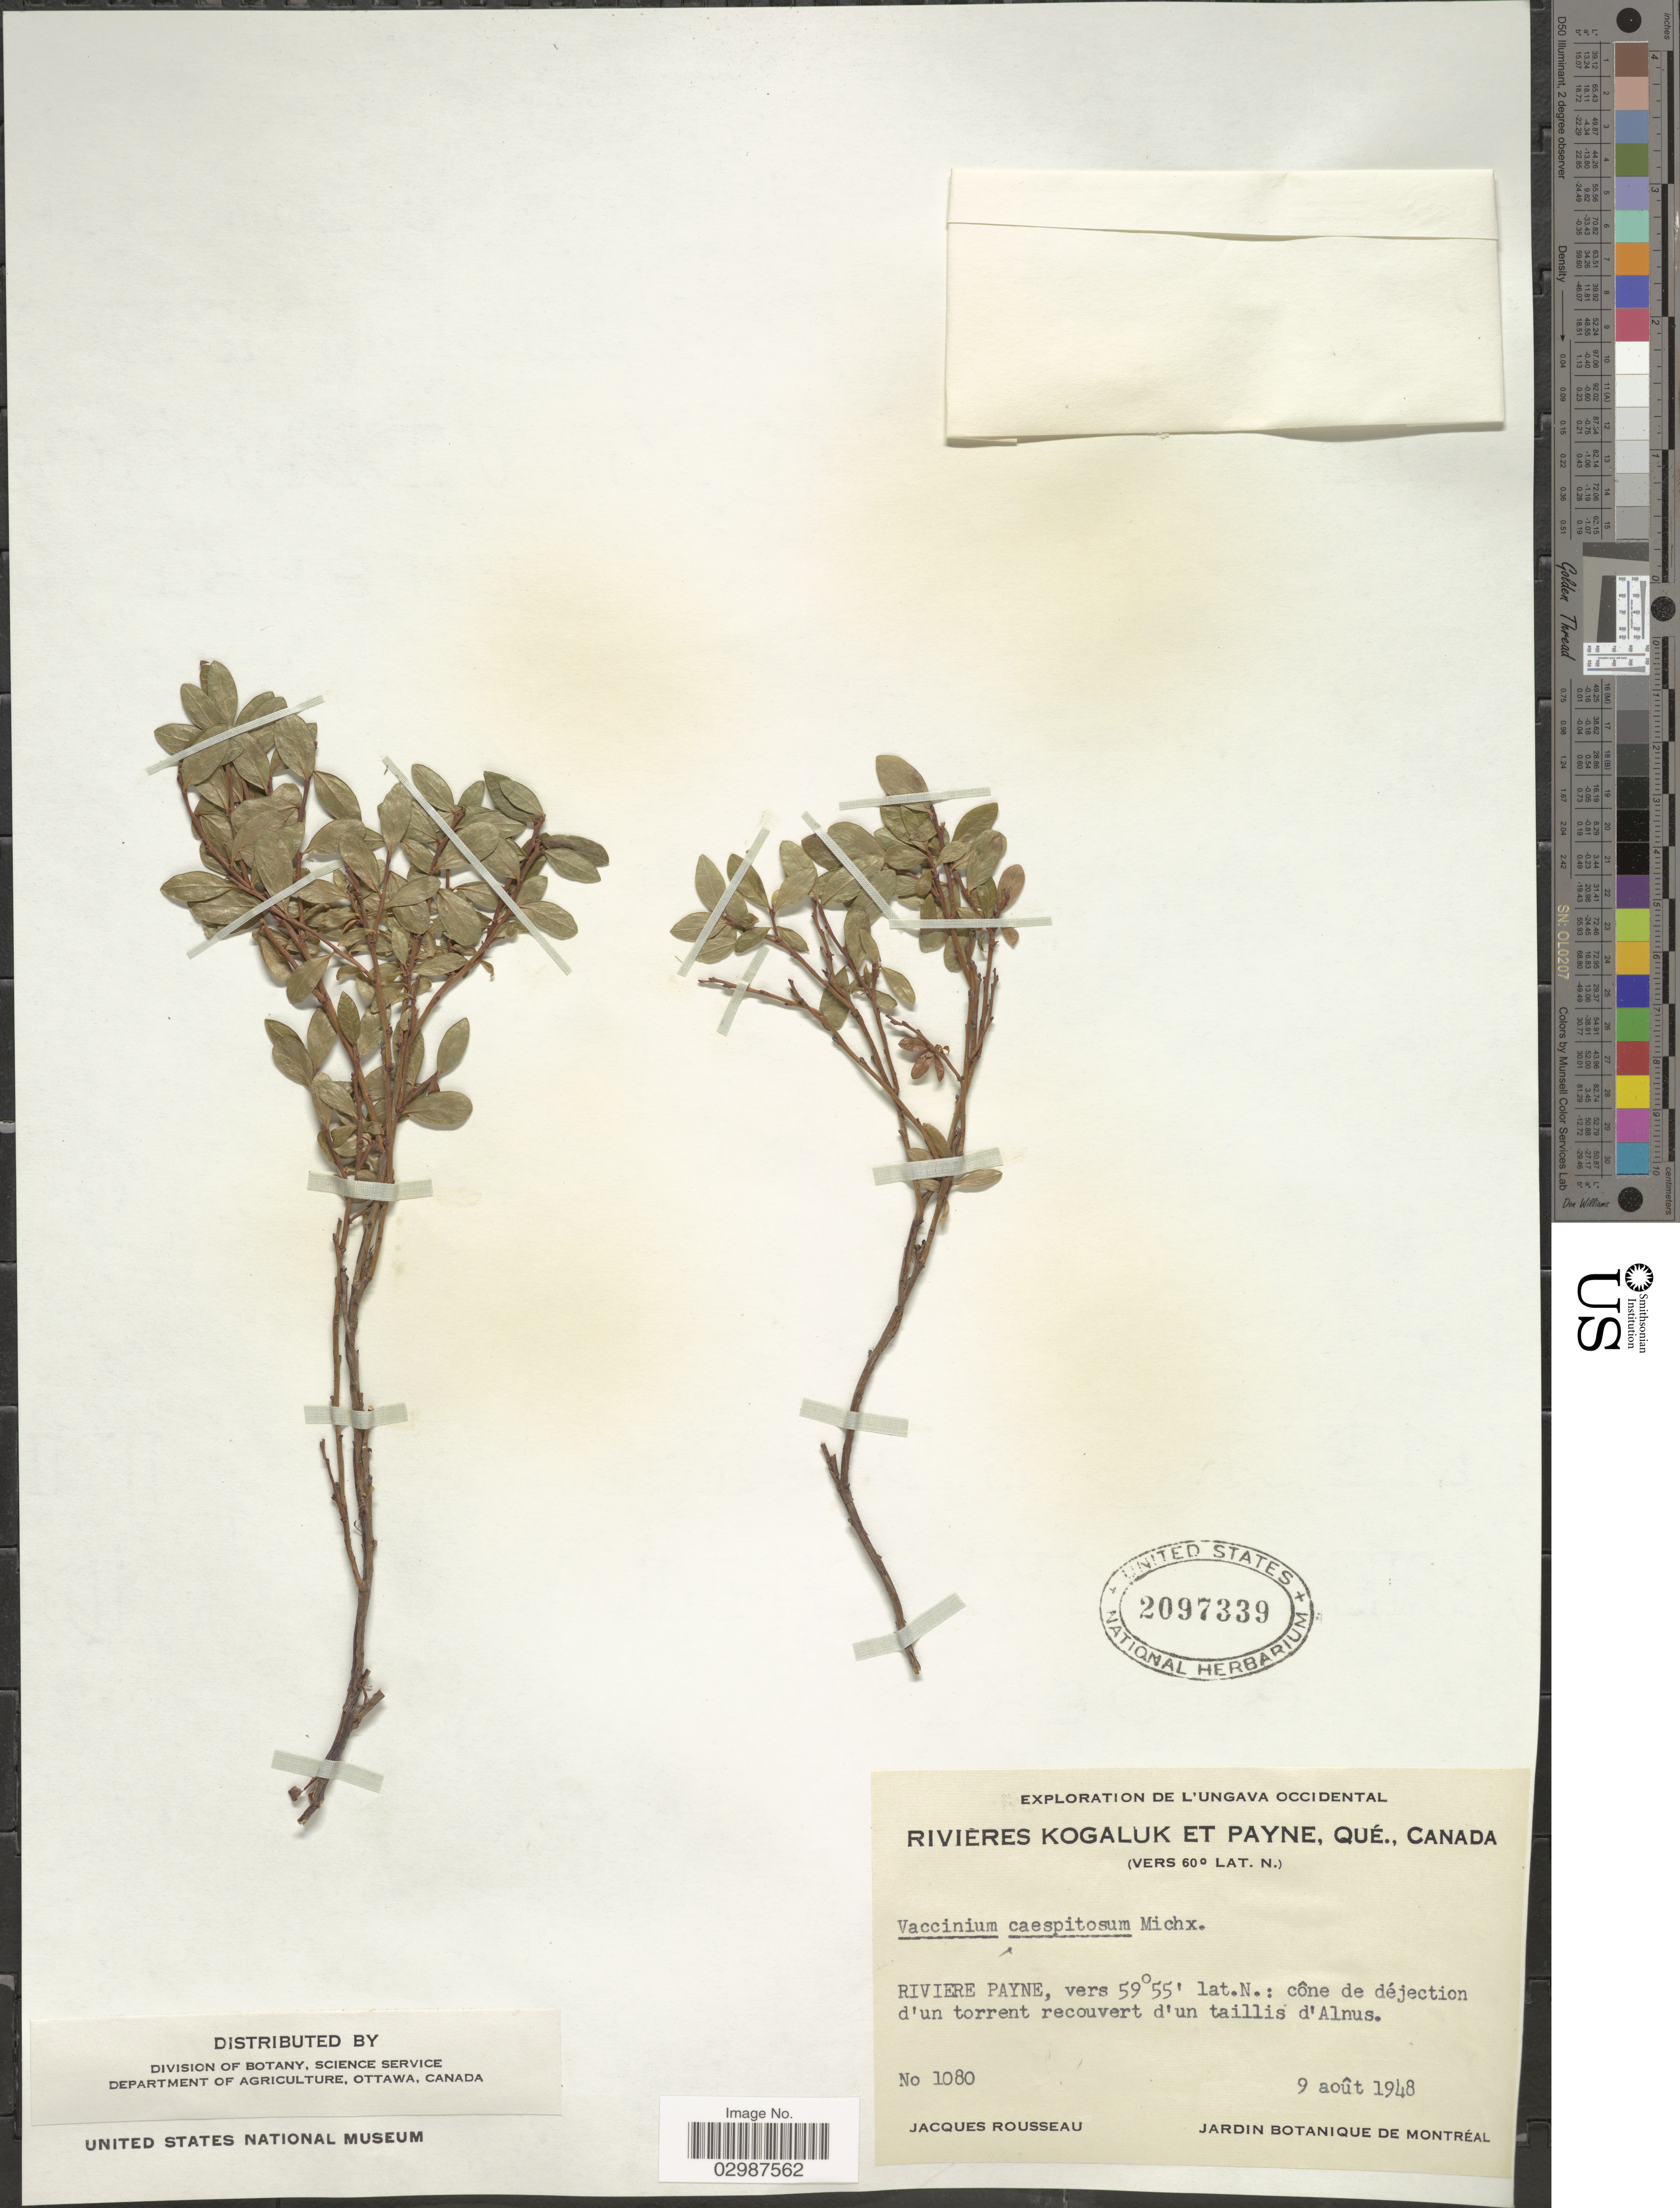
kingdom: Plantae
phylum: Tracheophyta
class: Magnoliopsida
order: Ericales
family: Ericaceae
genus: Vaccinium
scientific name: Vaccinium caespitosum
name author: Michx.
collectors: J. Rousseau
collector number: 1080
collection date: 1948-08-09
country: Canada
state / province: Quebec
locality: Rivières Kogaluk et Payne,Qué. Riviere Payne, cône de déjection d'un torrent recouvert d'un taillis d'Alnus.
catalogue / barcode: US 2097339